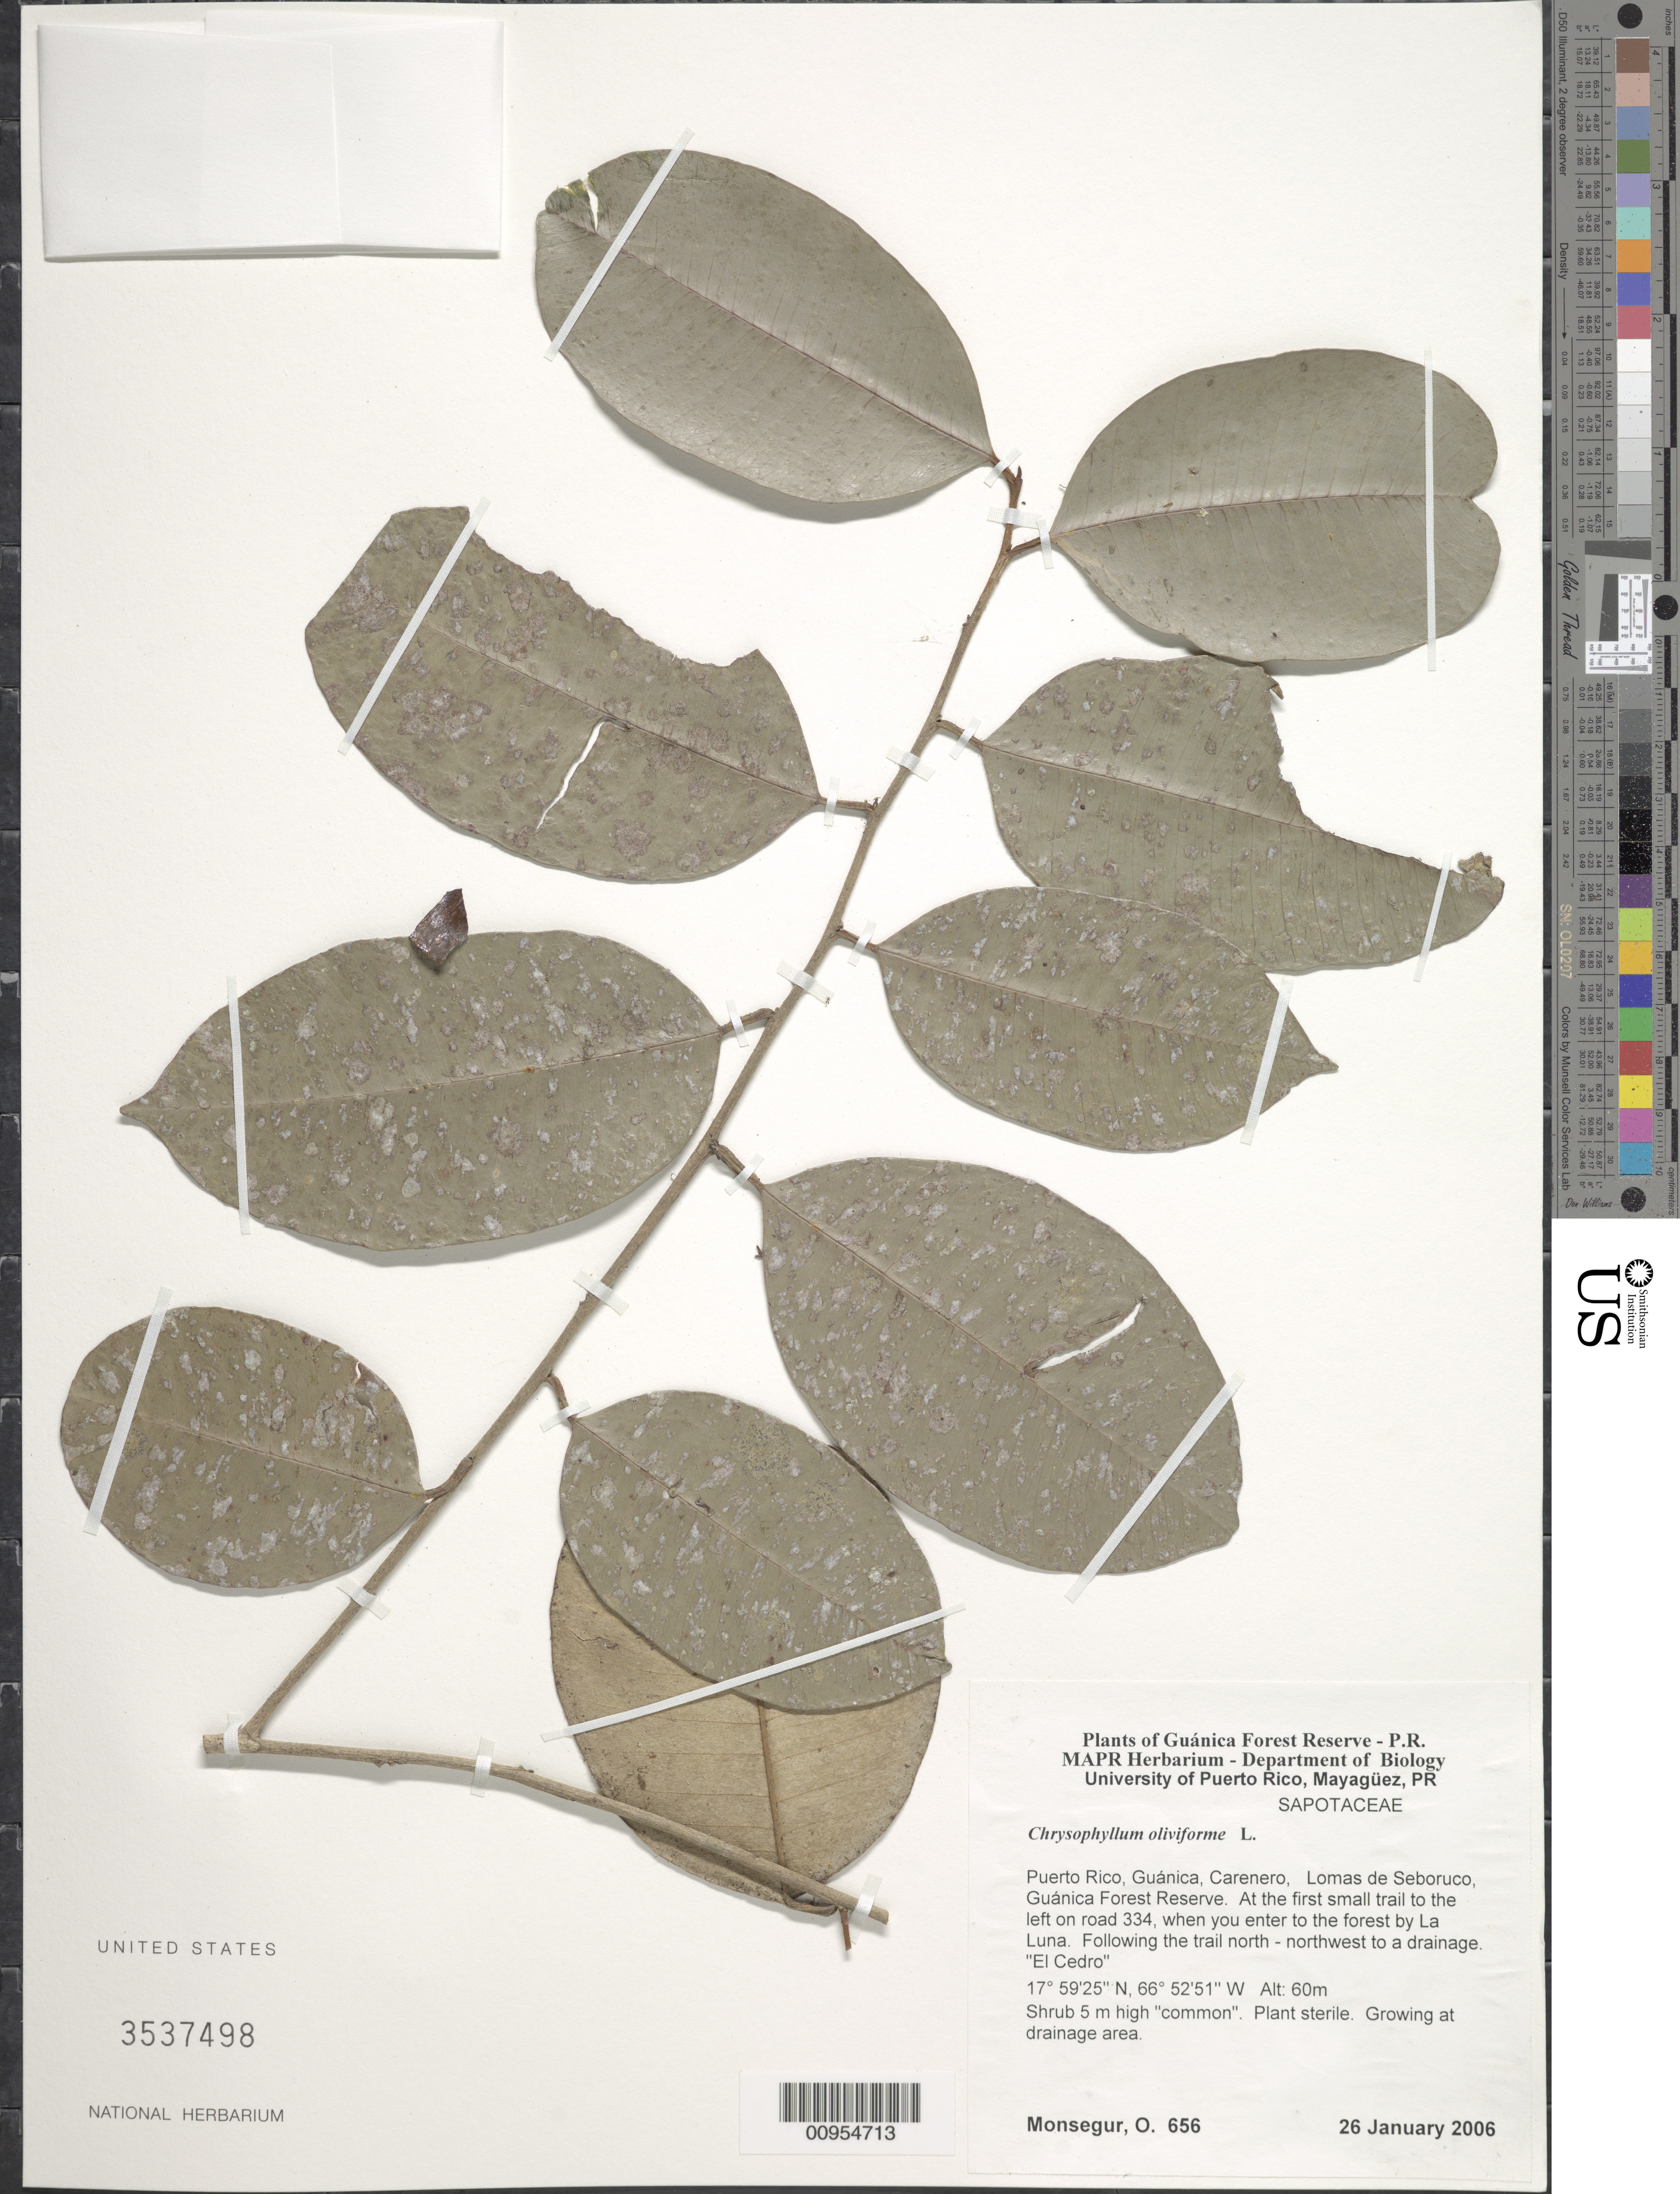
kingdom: Plantae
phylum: Tracheophyta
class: Magnoliopsida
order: Ericales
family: Sapotaceae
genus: Chrysophyllum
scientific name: Chrysophyllum oliviforme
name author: L.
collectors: O. Monsegur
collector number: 656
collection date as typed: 26 Jan 2006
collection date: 2006-01-26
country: Puerto Rico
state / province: Guánica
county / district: Carenero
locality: Guánica Forest Reserve. Lomas de Seboruco, from road 334, taking Ojo de Agua Trail to the south.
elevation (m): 60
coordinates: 17.5925, 66.525144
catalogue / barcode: US 3537498